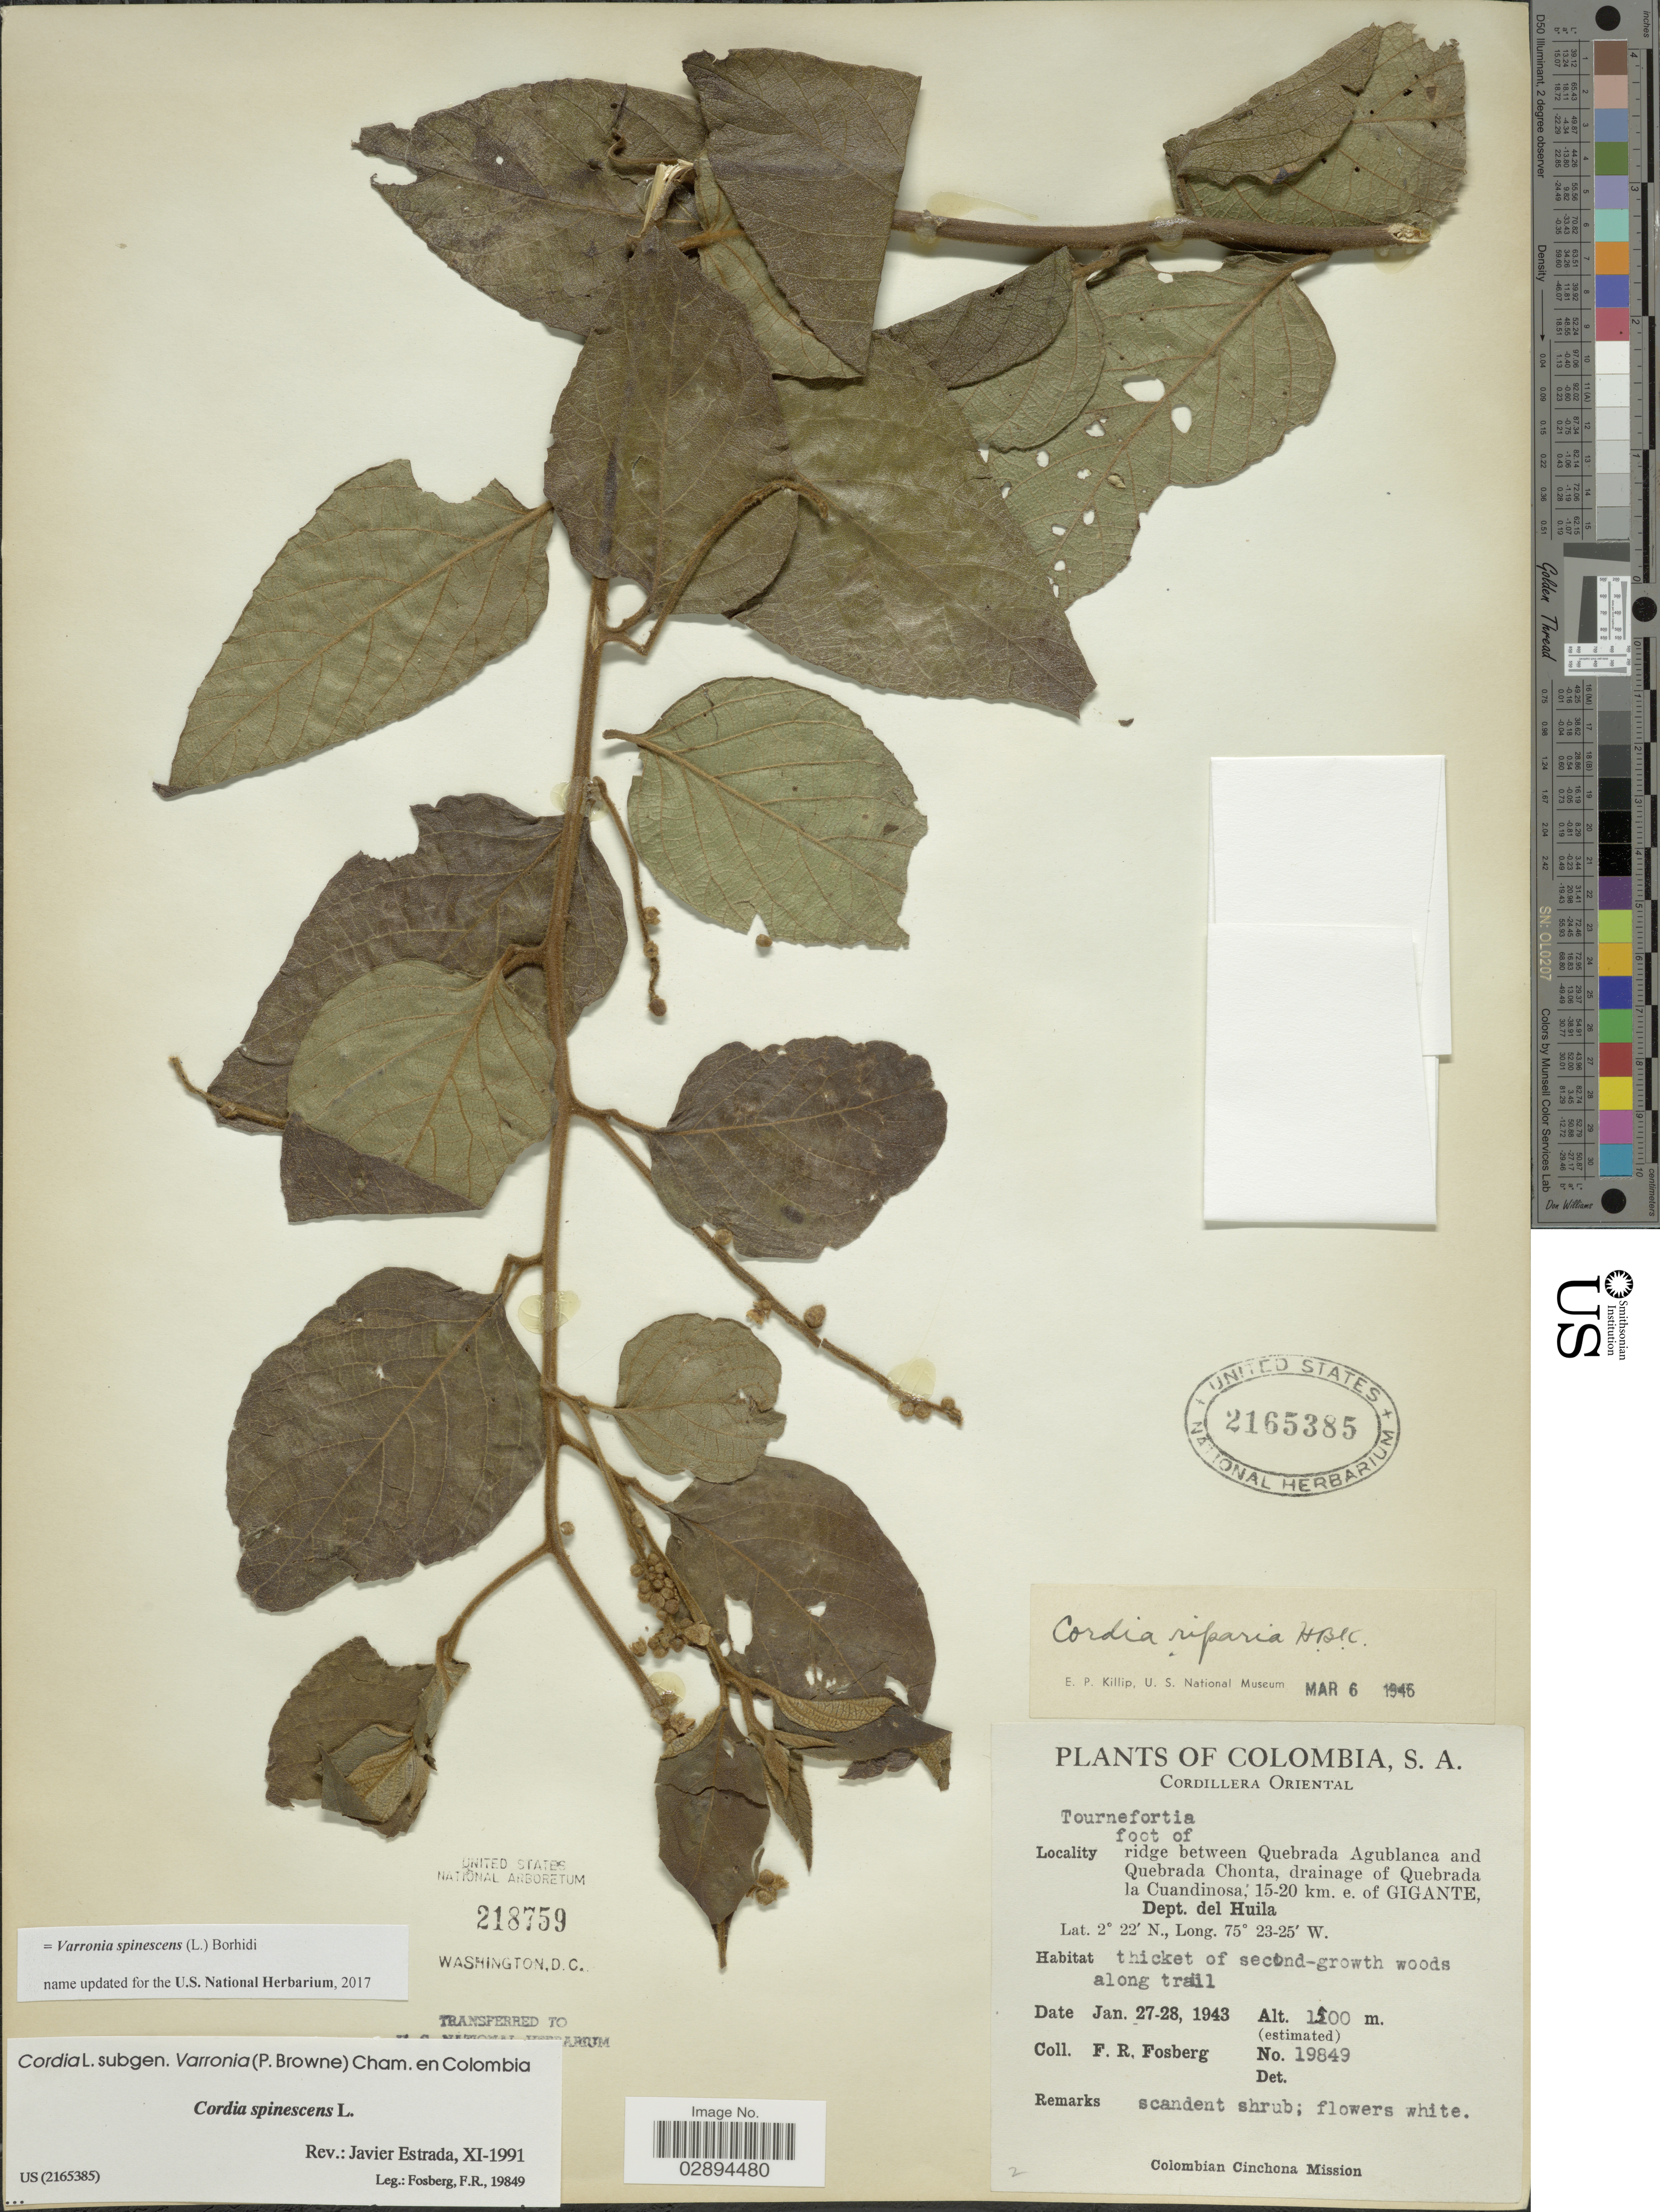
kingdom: Plantae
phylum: Tracheophyta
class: Magnoliopsida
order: Boraginales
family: Cordiaceae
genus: Varronia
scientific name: Varronia spinescens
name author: (L.) Borhidi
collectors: F. R. Fosberg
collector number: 19849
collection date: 1943-01-27/1943-01-28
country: Colombia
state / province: Huila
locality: Colombia, S. A. Ridge between Quebrada Agublanca and Quebrada Chonta, drainage of Quebrada la Cuandinosa, 15-20 km. e. of Gigante, Dept. del Huila.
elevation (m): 1500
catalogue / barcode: US 2165385